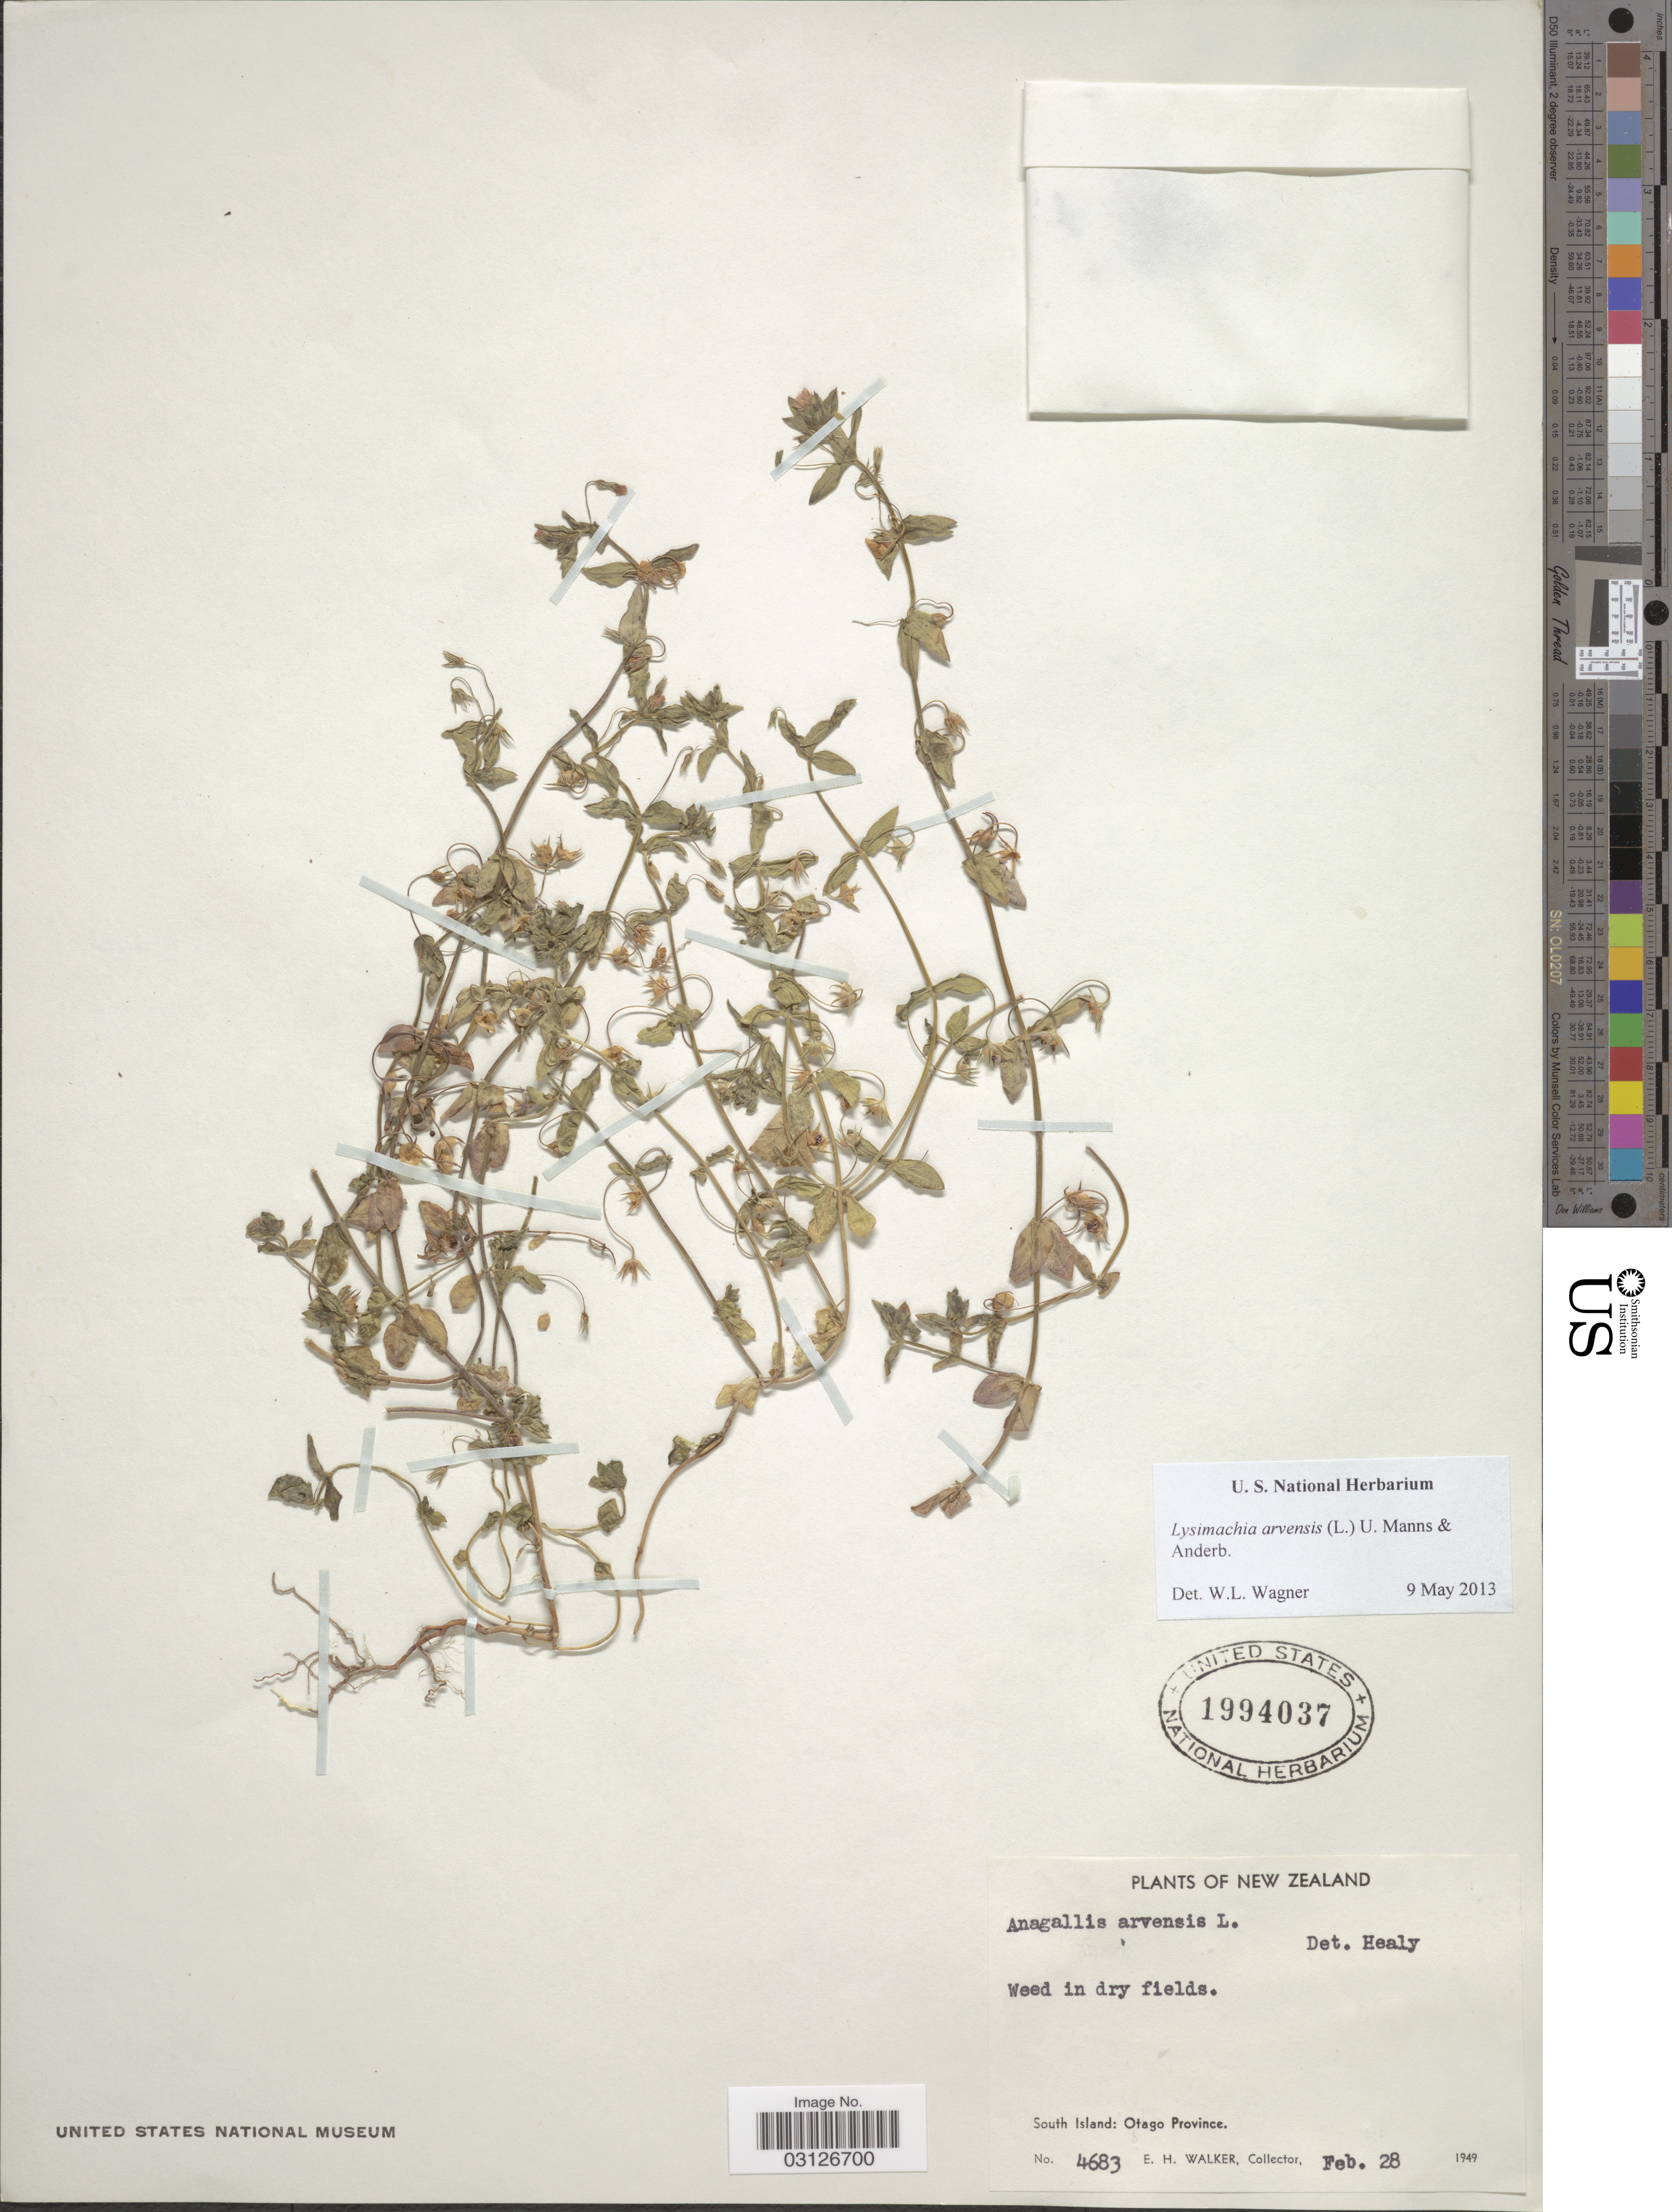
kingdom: Plantae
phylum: Tracheophyta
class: Magnoliopsida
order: Ericales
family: Primulaceae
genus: Lysimachia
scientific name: Lysimachia arvensis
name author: (L.) U. Manns & Anderb.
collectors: E. H. Walker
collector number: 4683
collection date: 1949-02-28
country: New Zealand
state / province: Otago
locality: South Island.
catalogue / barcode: US 1994037